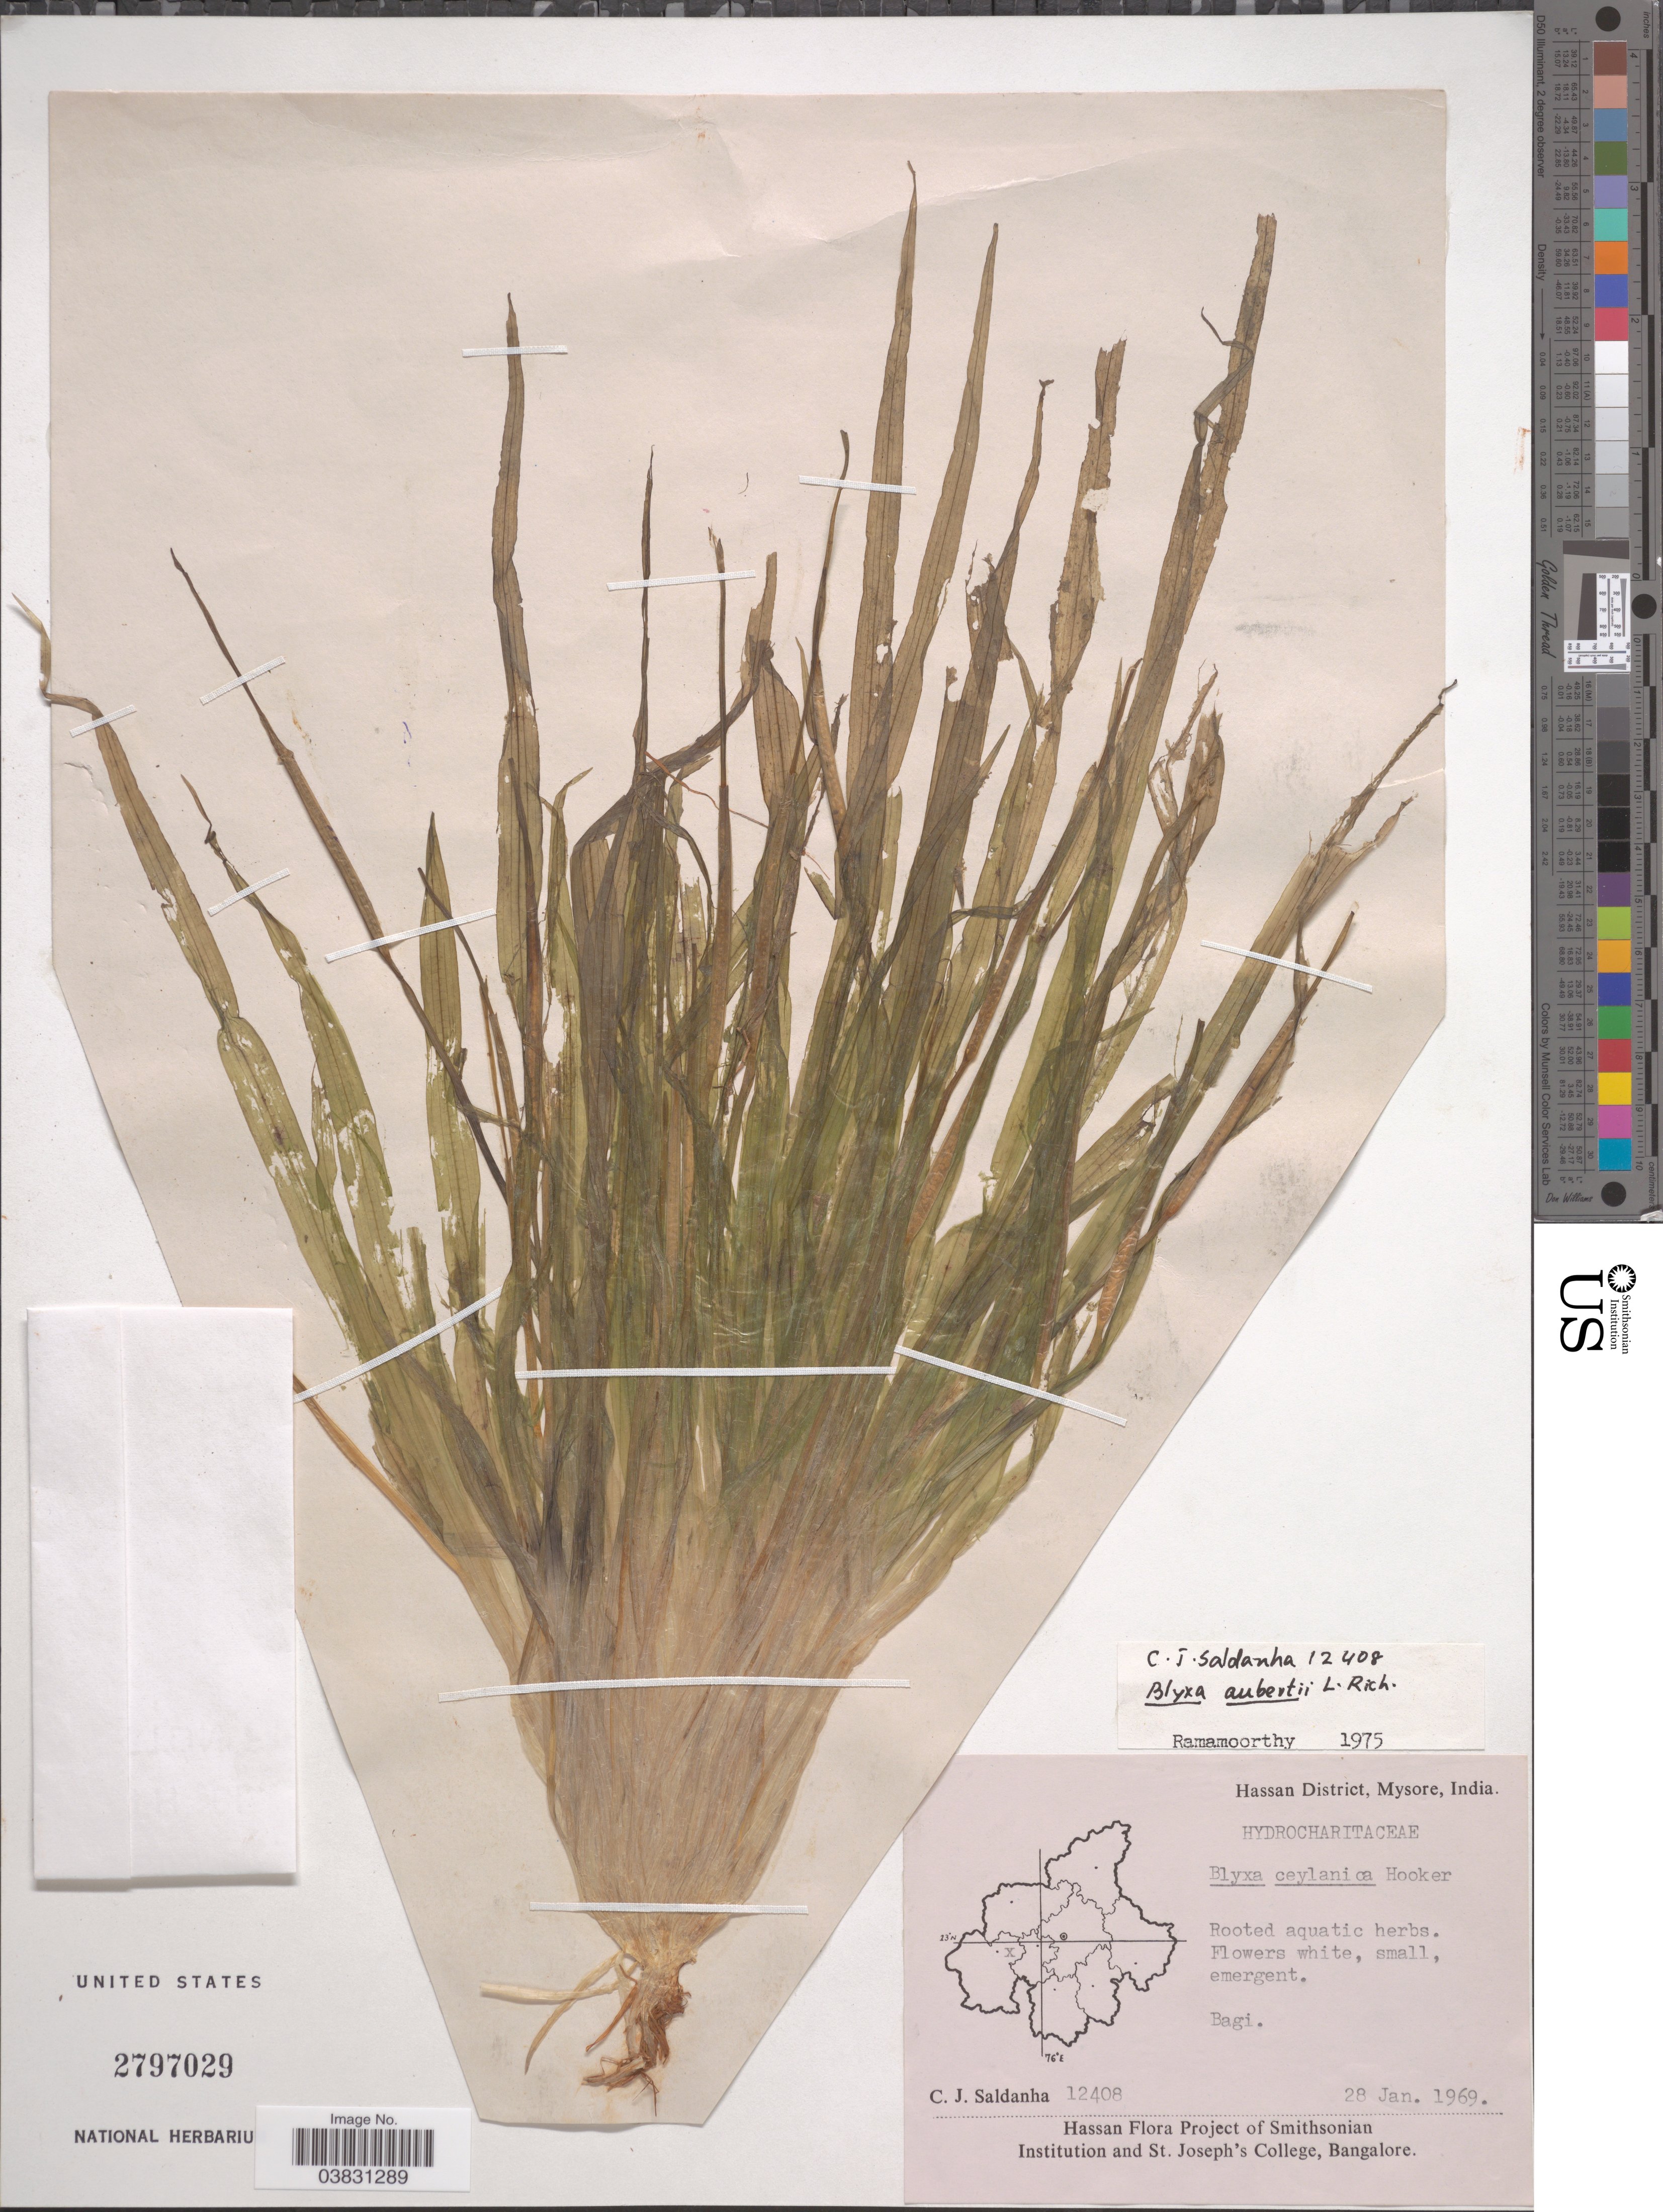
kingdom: Plantae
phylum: Tracheophyta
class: Liliopsida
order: Alismatales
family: Hydrocharitaceae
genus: Blyxa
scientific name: Blyxa aubertii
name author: Rich.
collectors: C. J. Saldanha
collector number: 12408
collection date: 1969-01-28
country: India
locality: Hassan District, Mysore. Bagi.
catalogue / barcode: US 2797029